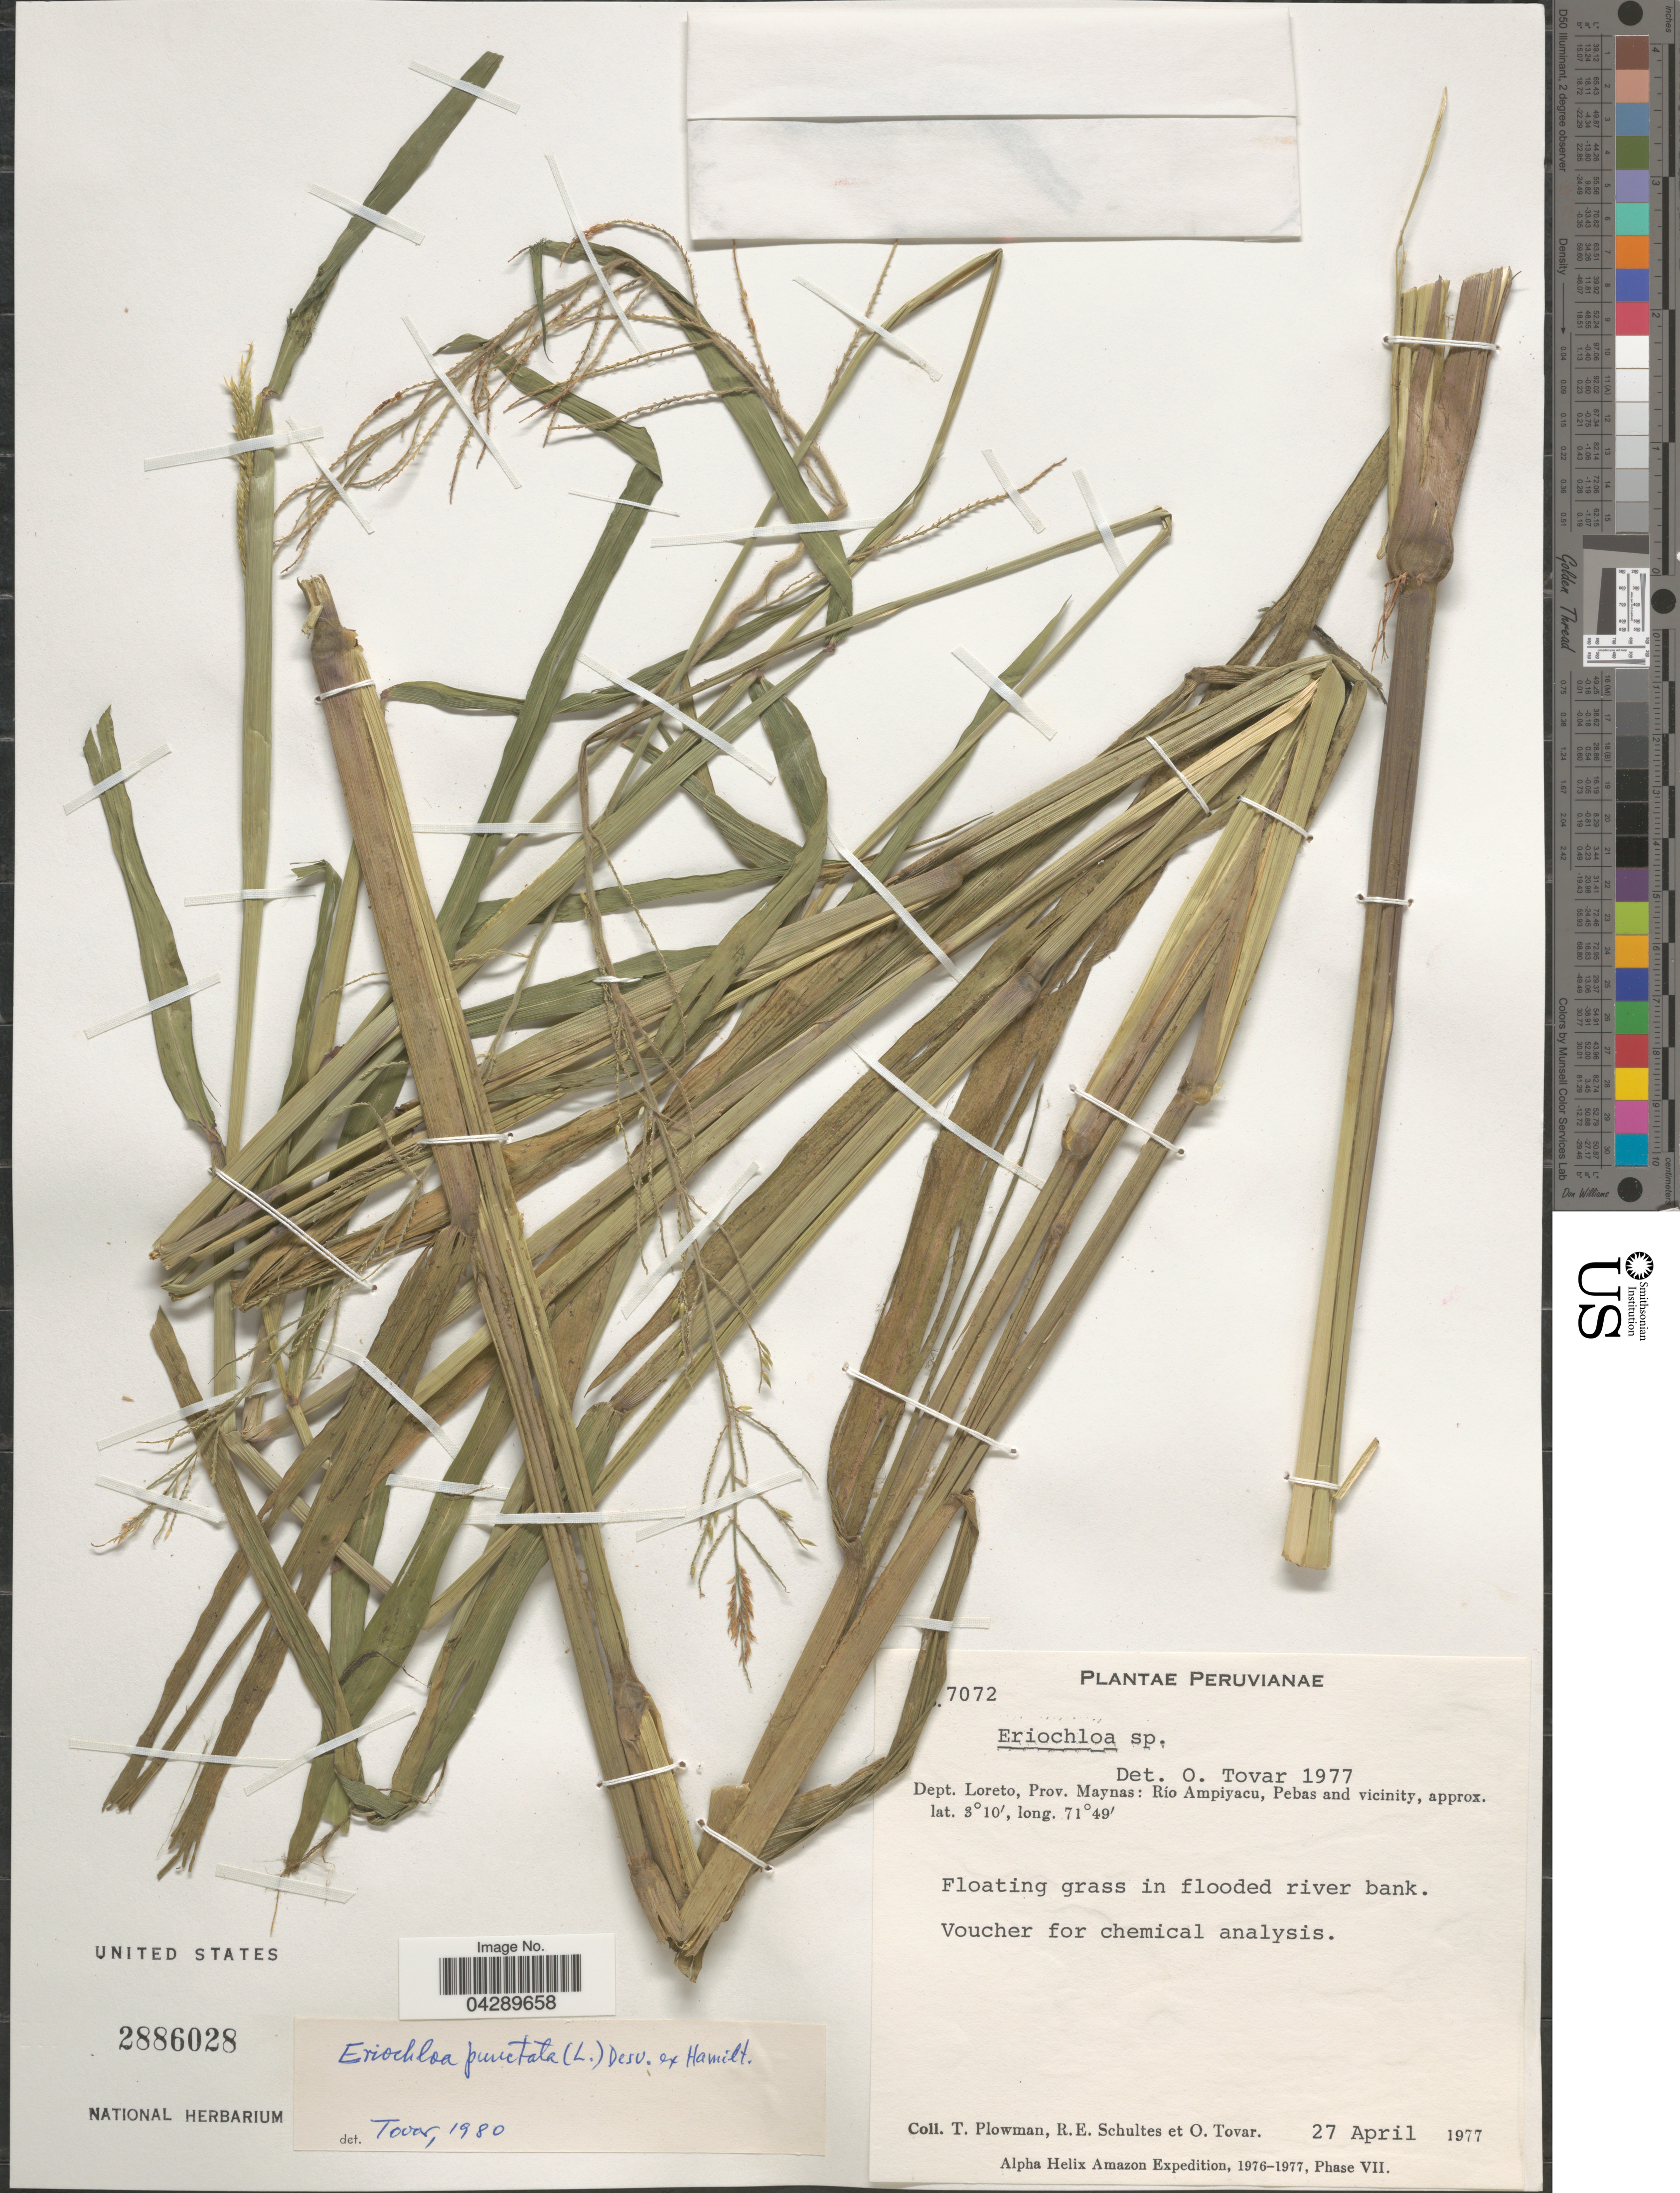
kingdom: Plantae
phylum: Tracheophyta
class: Liliopsida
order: Poales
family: Poaceae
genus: Eriochloa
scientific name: Eriochloa punctata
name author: (L.) Desv. ex Ham.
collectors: T. Plowman, R. E. Schultes & Ó. Tovar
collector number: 7072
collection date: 1977-04-27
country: Peru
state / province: Loreto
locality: Peruvianae. Dept. Loreto, Prov. Maynas : Río Ampiyacu, Pebas and vicinity. Alpha Helix Amazon Expedition, 1976-1977, Phase VII.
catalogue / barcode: US 2886028